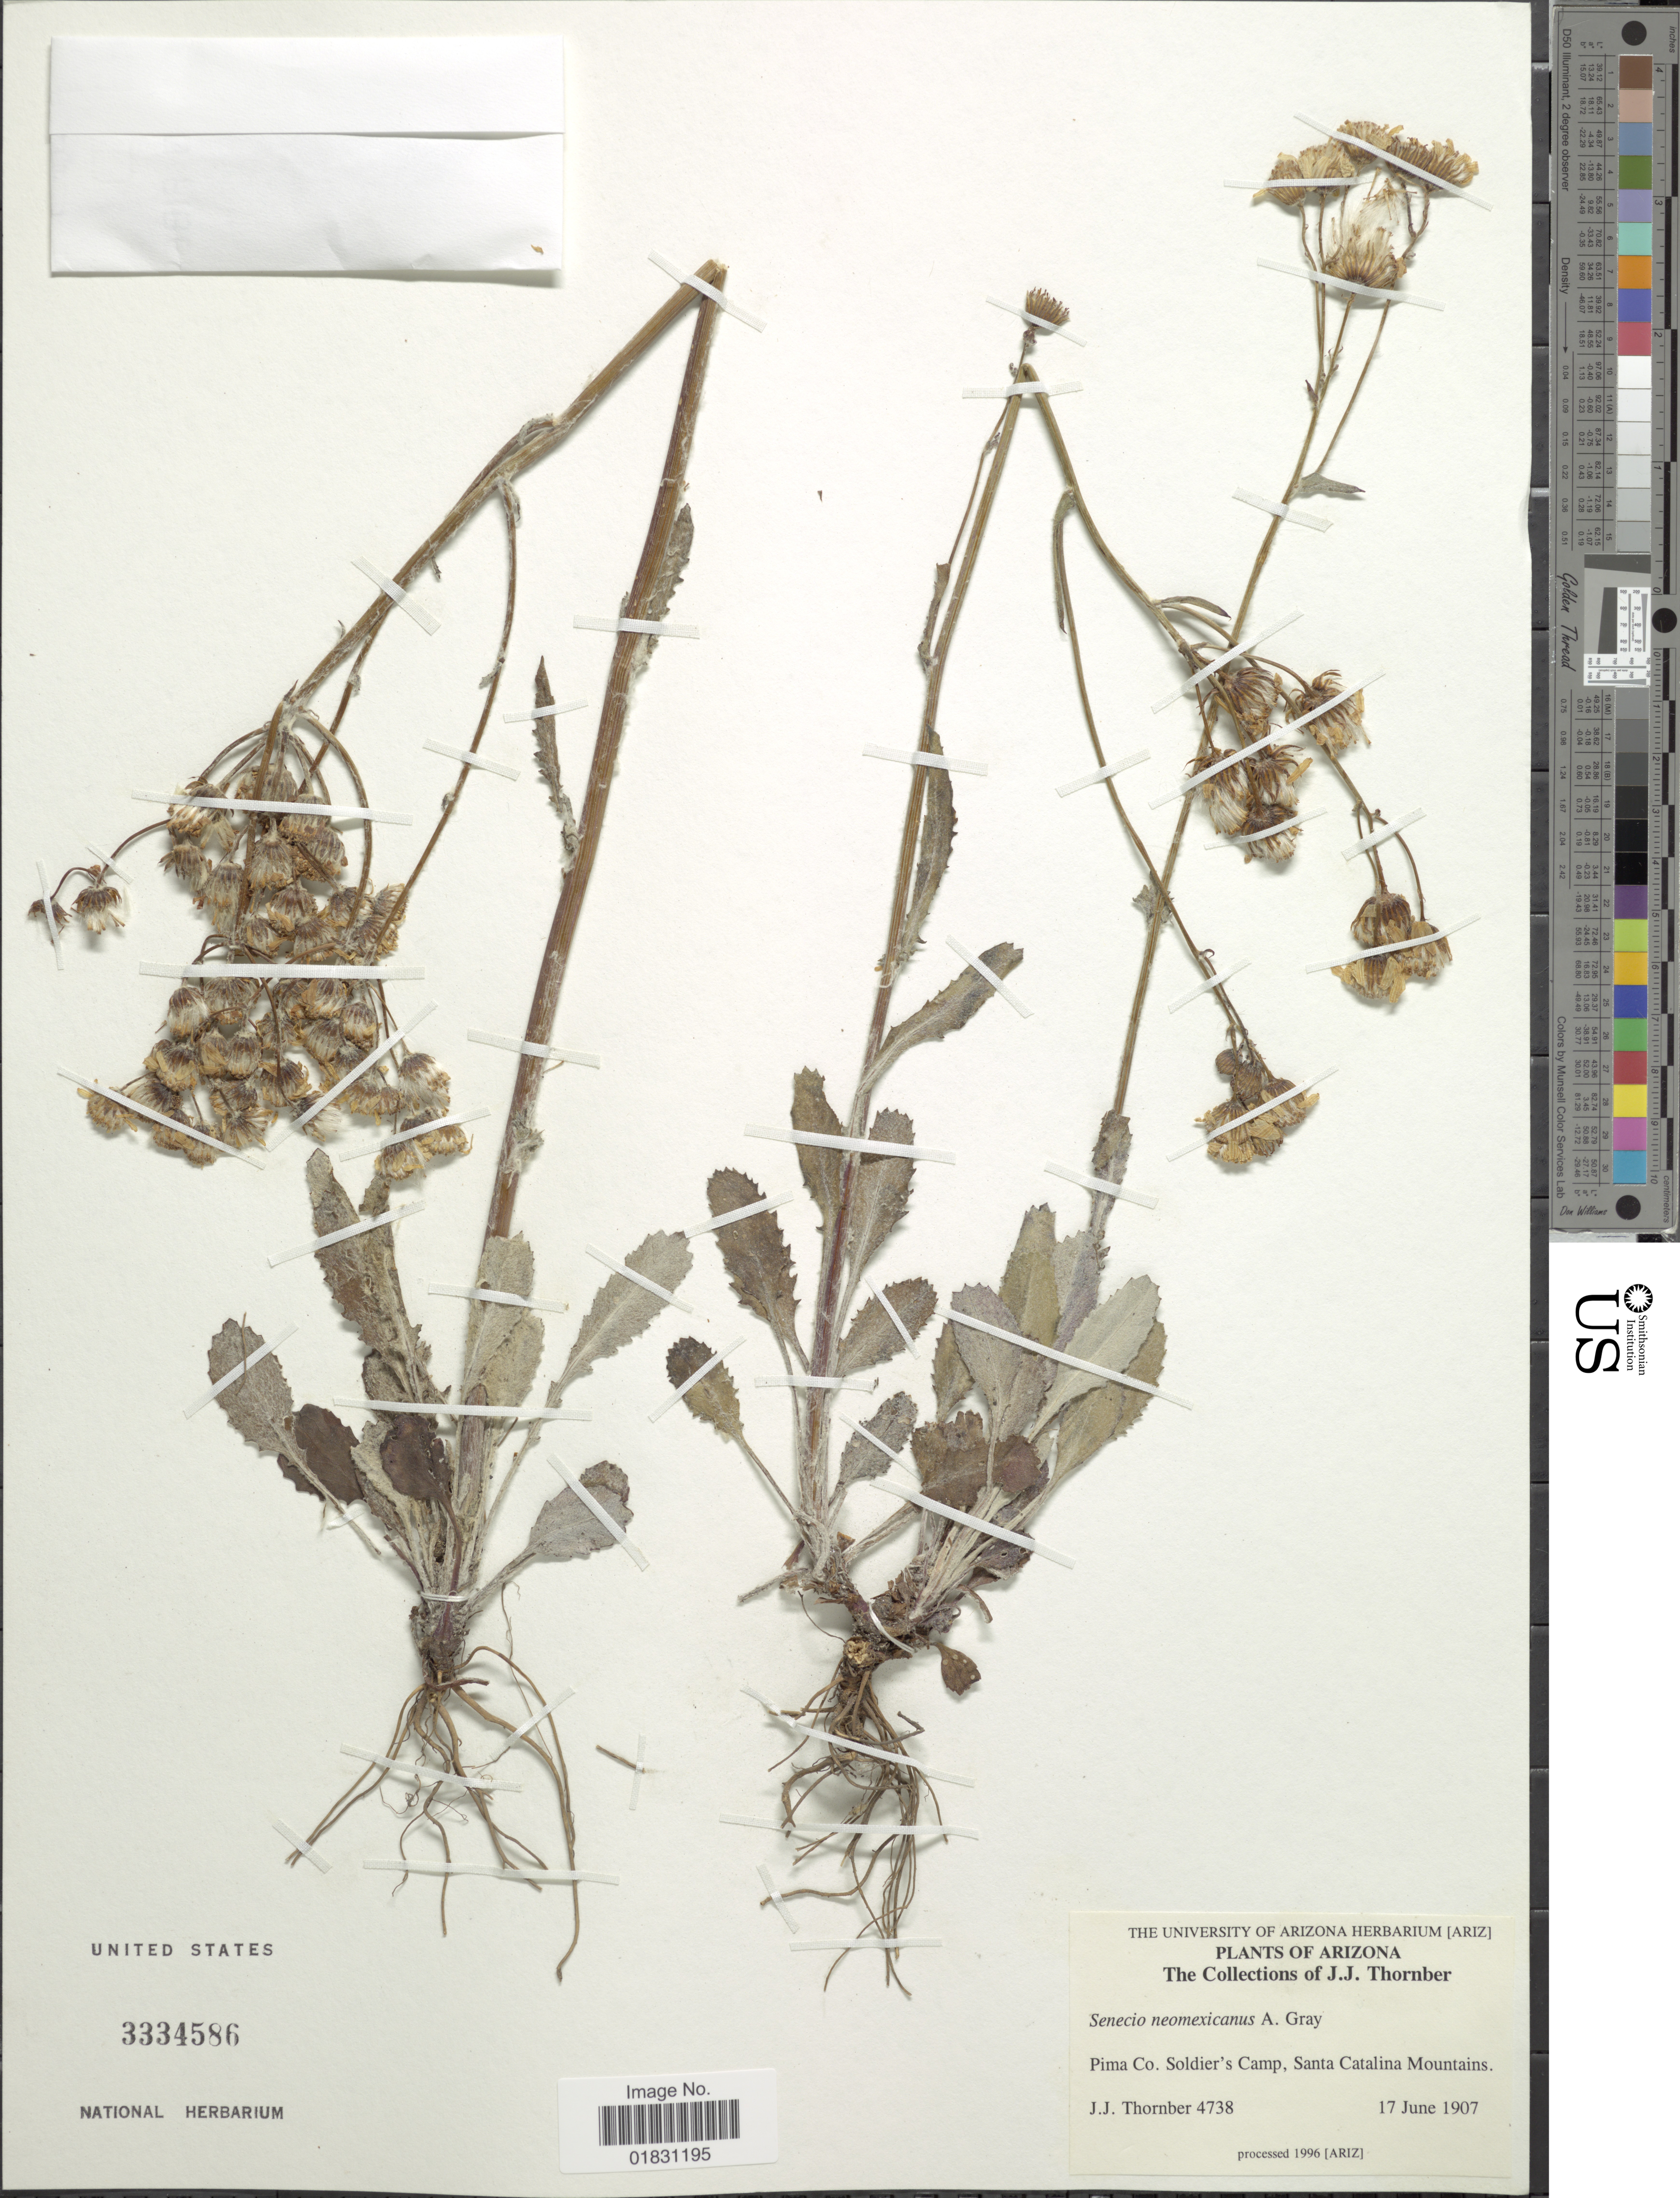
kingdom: Plantae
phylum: Tracheophyta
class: Magnoliopsida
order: Asterales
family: Asteraceae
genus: Packera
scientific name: Packera neomexicana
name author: (A. Gray) W.A. Weber & Á. Löve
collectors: J. Thornber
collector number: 4738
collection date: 1907-06-17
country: United States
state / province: Arizona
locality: Pima Co., Soldier' s Camp, Santa Catalina Mountains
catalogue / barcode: US 3334586